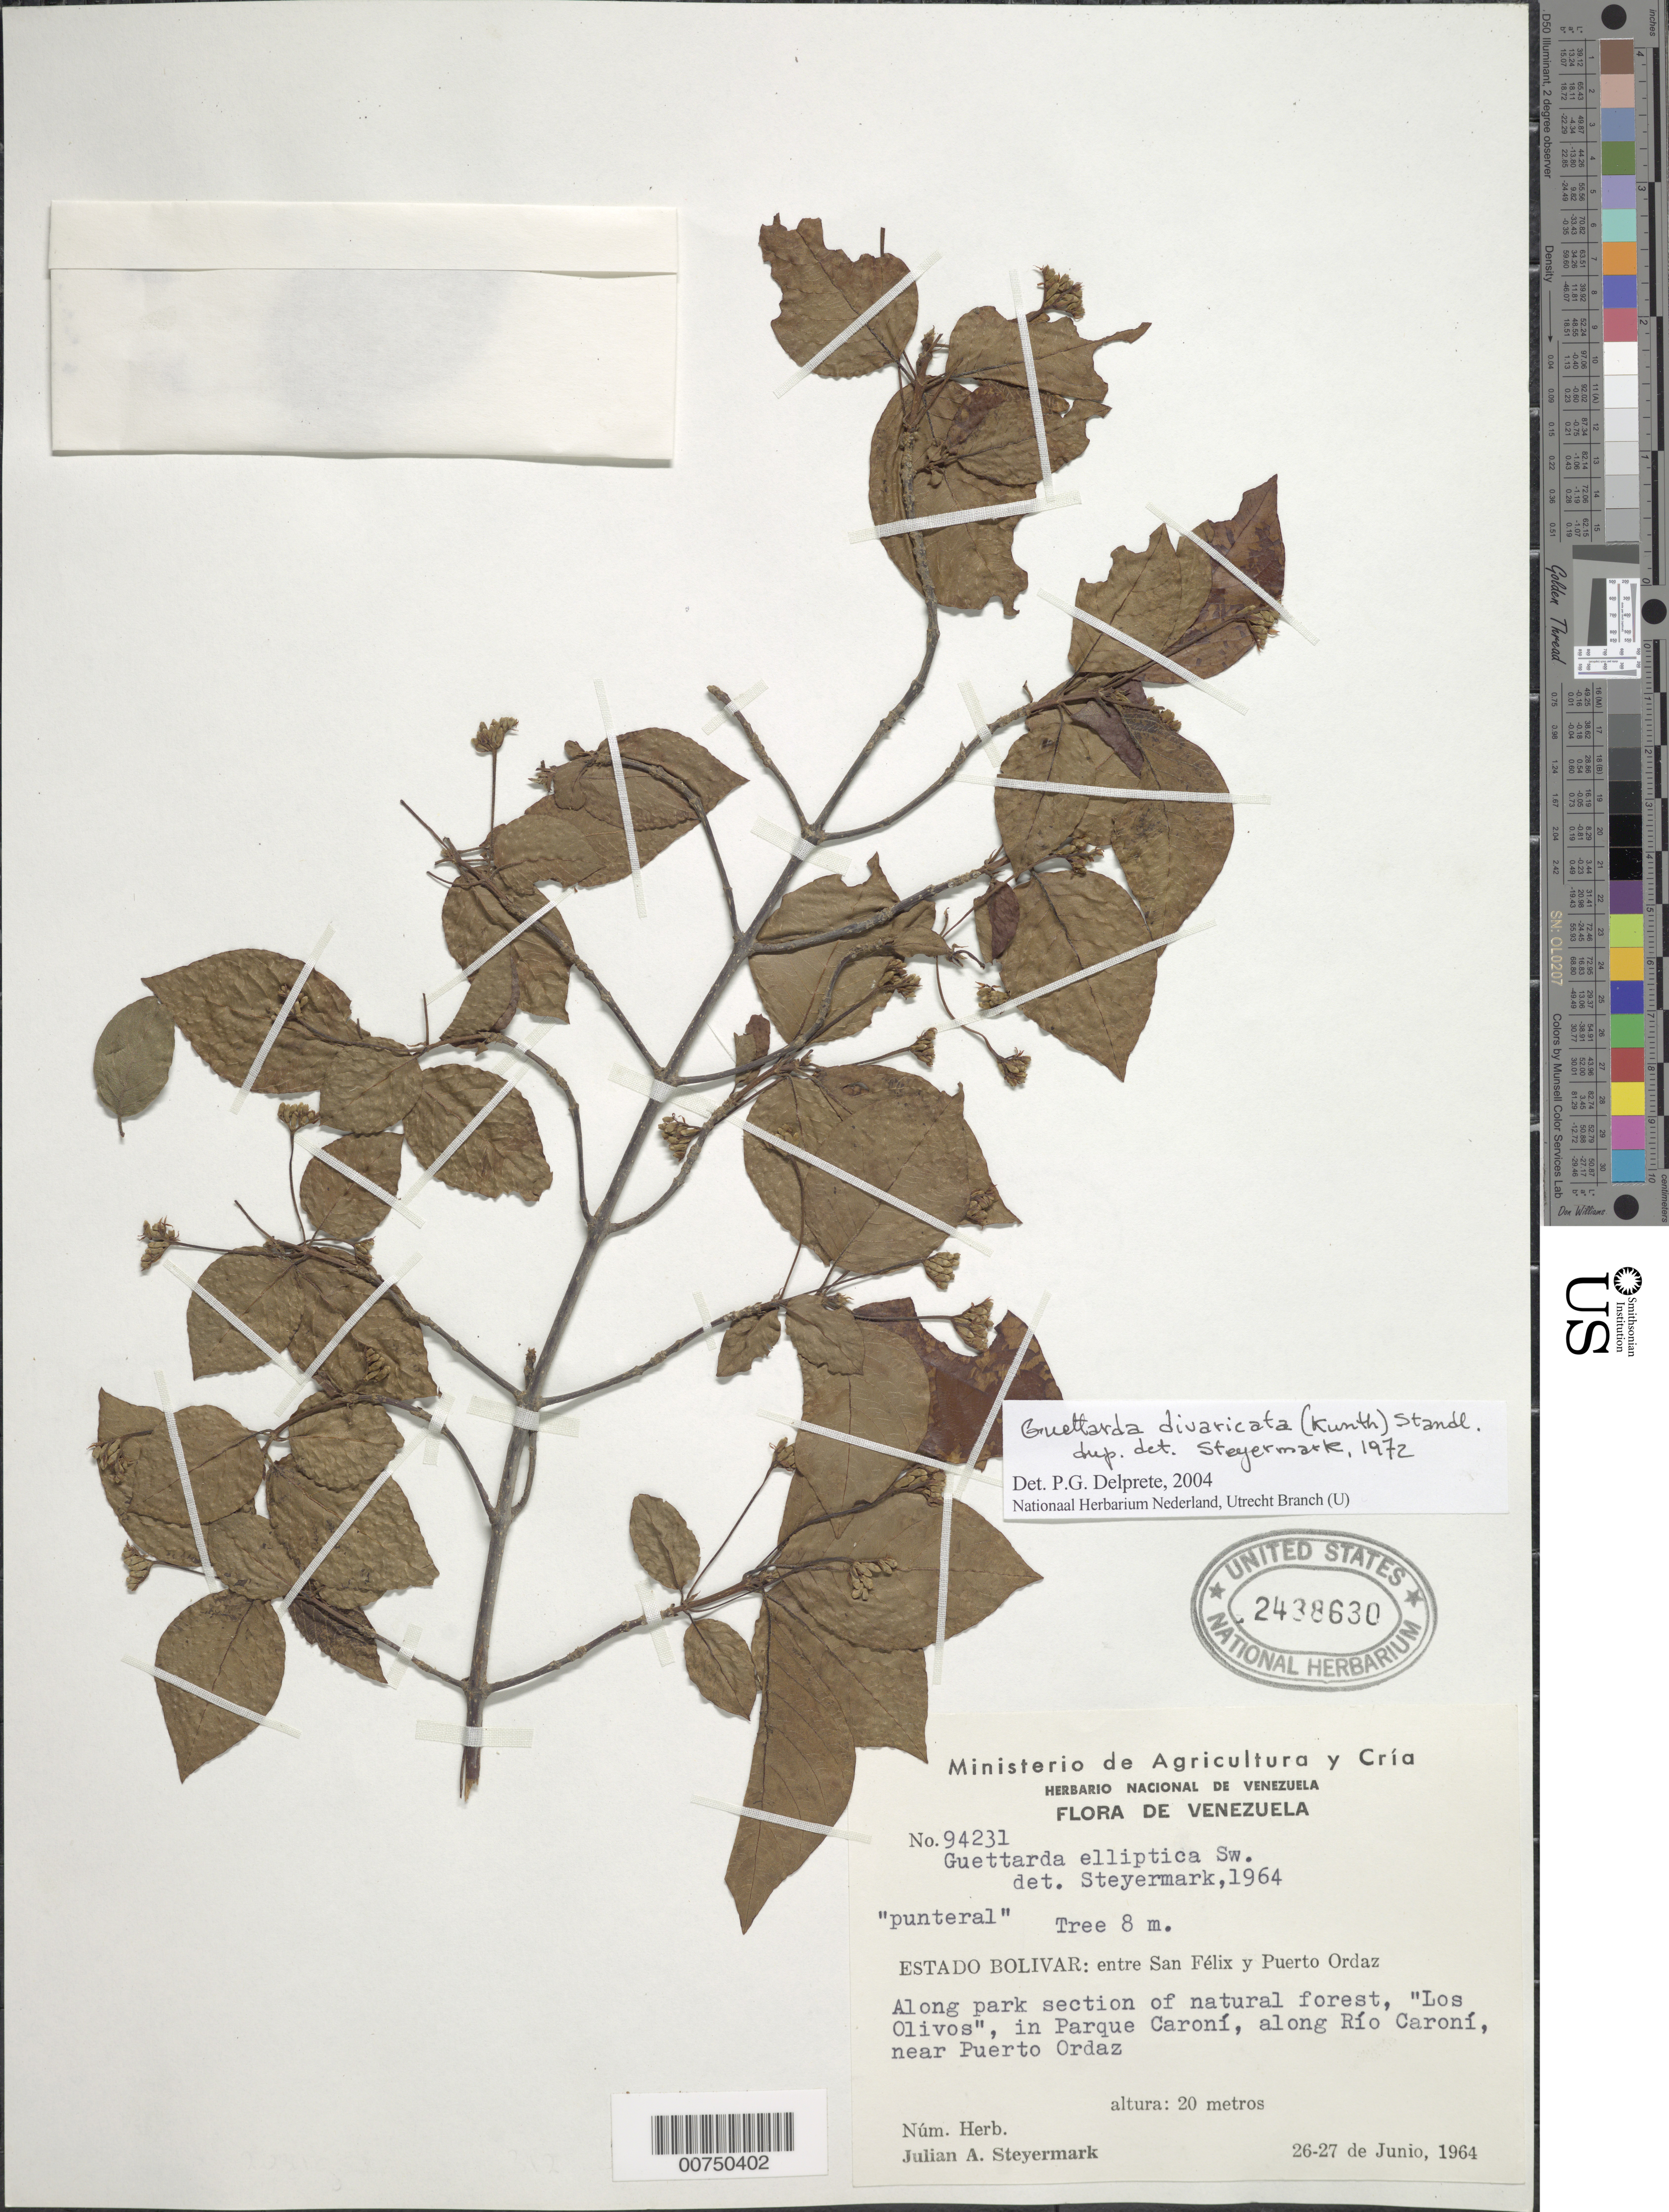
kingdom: Plantae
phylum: Tracheophyta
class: Magnoliopsida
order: Gentianales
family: Rubiaceae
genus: Guettarda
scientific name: Guettarda divaricata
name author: (Humb. & Bonpl. ex Roem. & Schult.) Standl.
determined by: Steyermark, Julian A., (VEN)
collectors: J. Steyermark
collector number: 94231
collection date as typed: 26-Jun-64 to 27-Jun-64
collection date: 1964-06-26/1964-06-27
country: Venezuela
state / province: Bolívar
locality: San Félix to Puerto Ordaz; "Los Olivos" (Olive trees), Parque Caroní along Río Caroní, near Puerto Ordaz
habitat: Along park section of natural forest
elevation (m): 20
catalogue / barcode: US 2438630